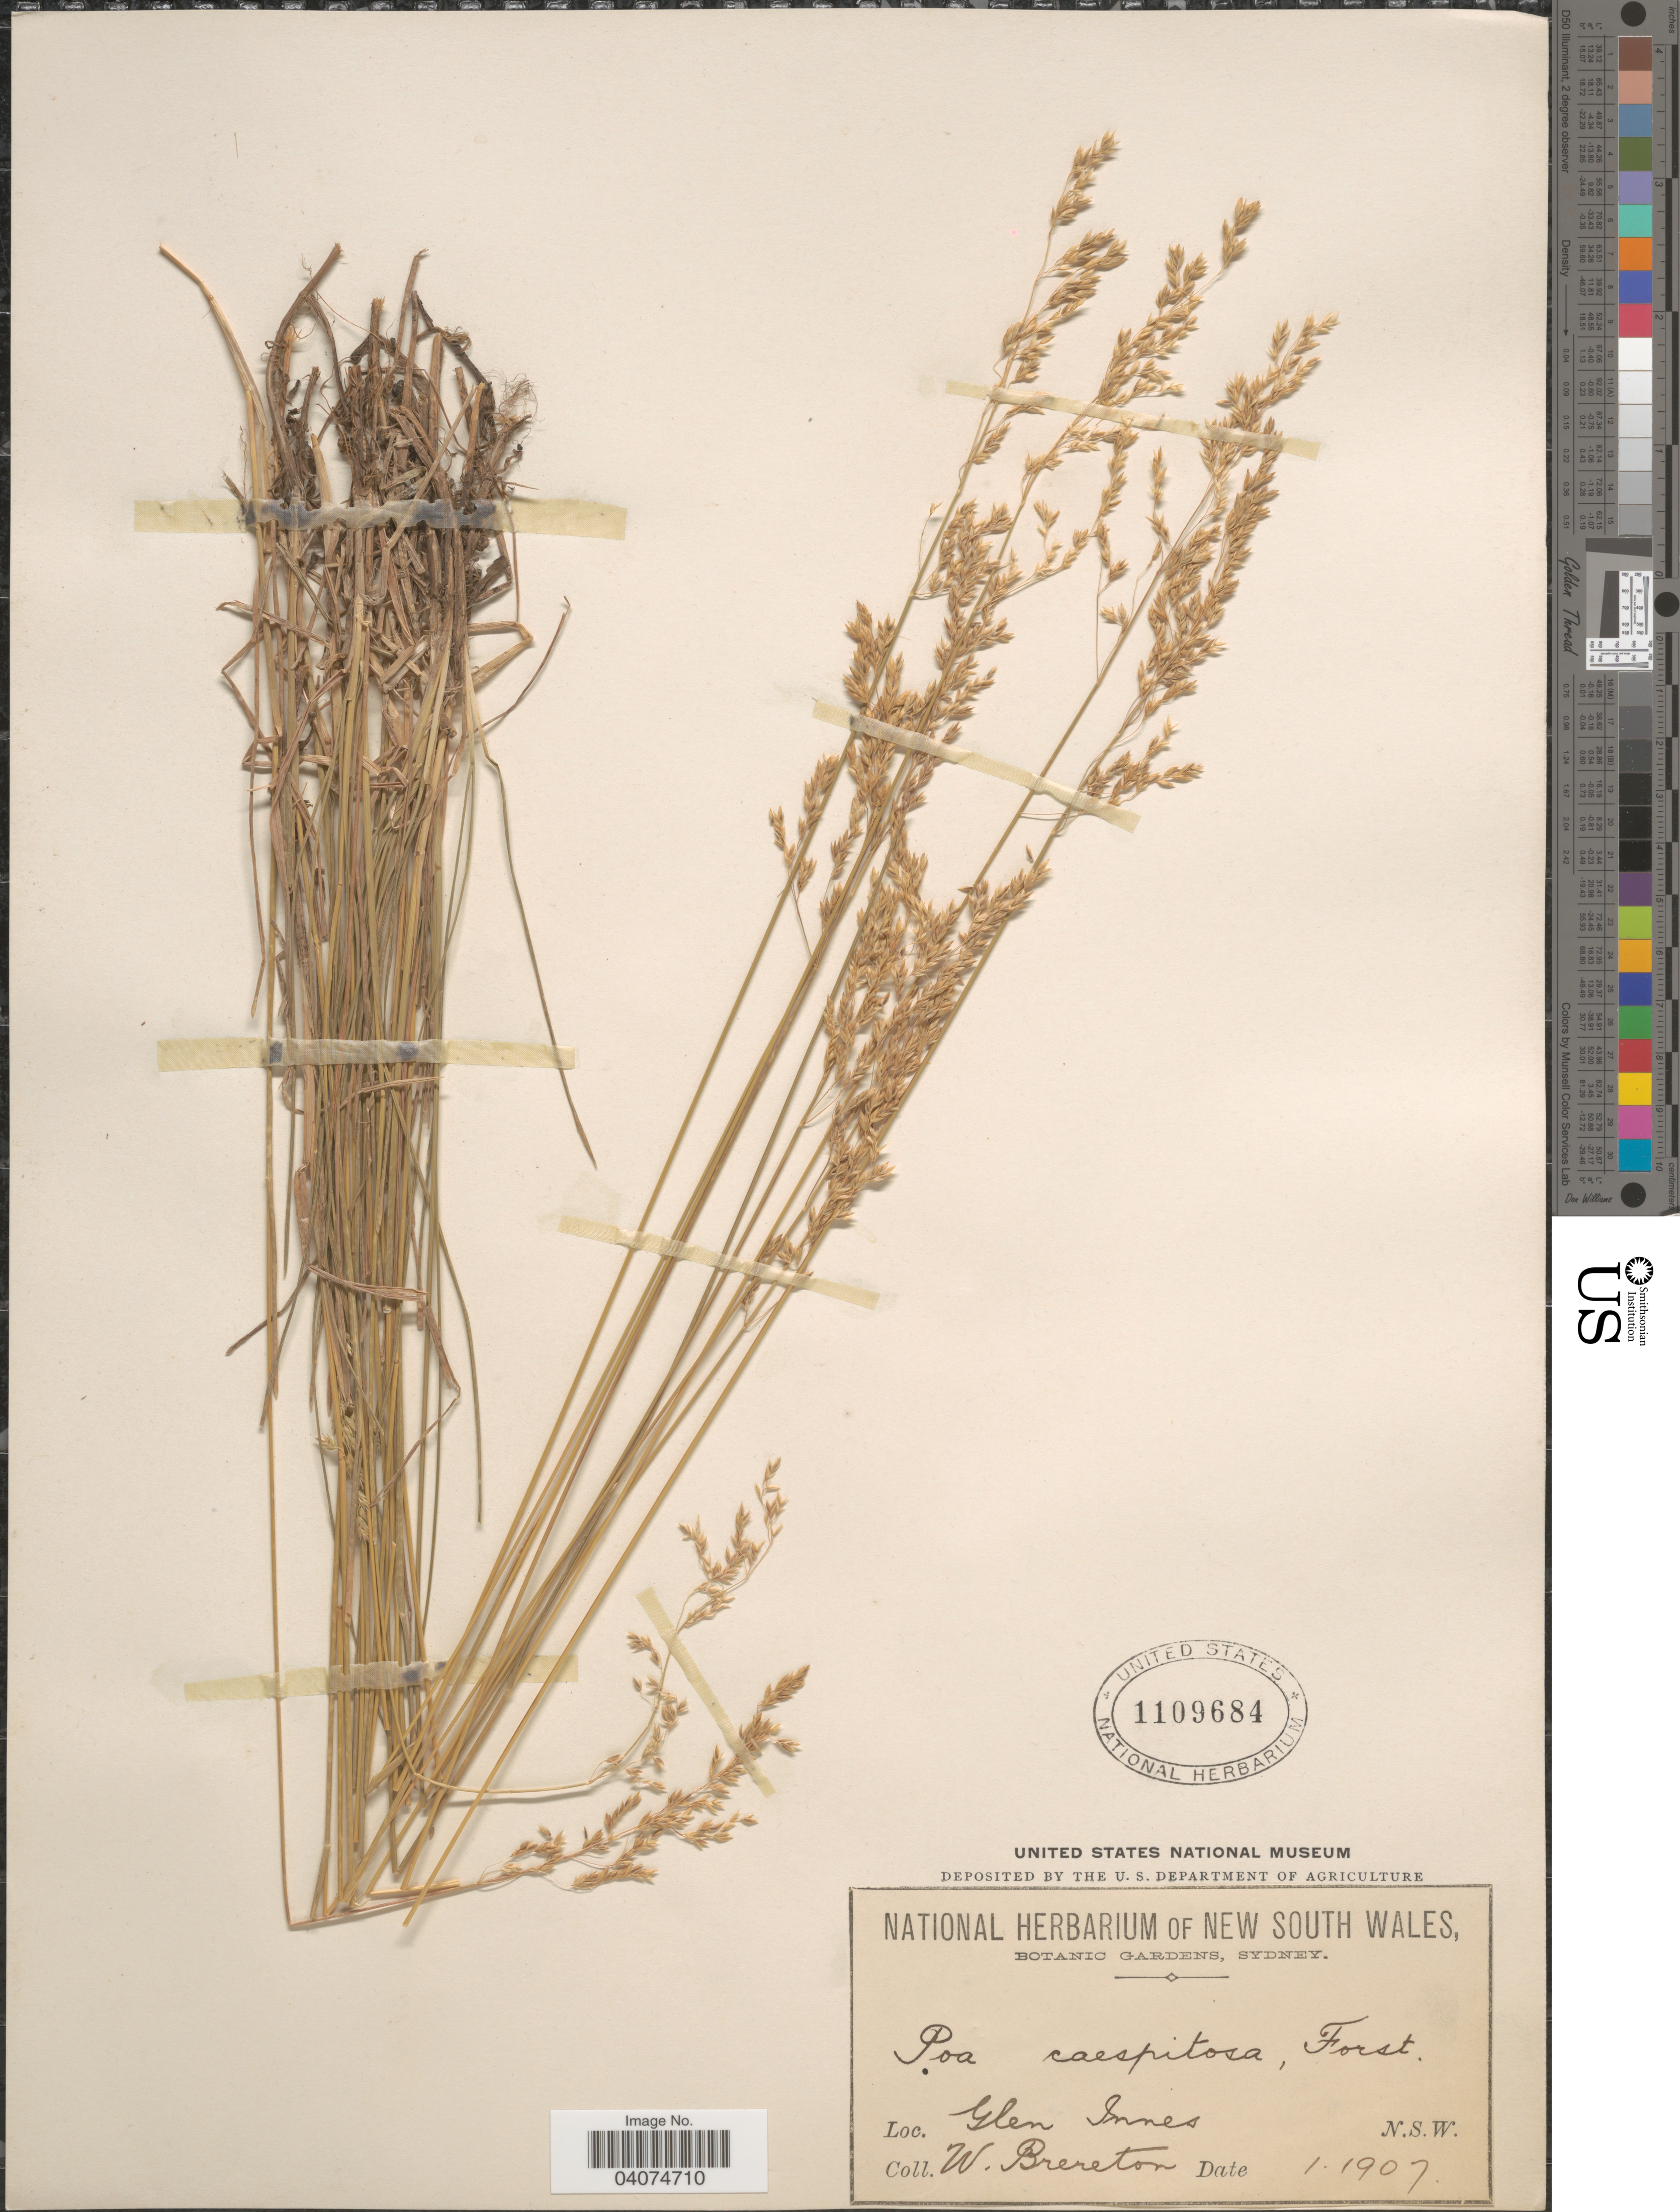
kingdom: Plantae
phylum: Tracheophyta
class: Liliopsida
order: Poales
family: Poaceae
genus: Poa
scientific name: Poa sp.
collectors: W. Brereton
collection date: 1907-01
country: Australia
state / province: New South Wales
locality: Glen Innes.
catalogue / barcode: US 1109684